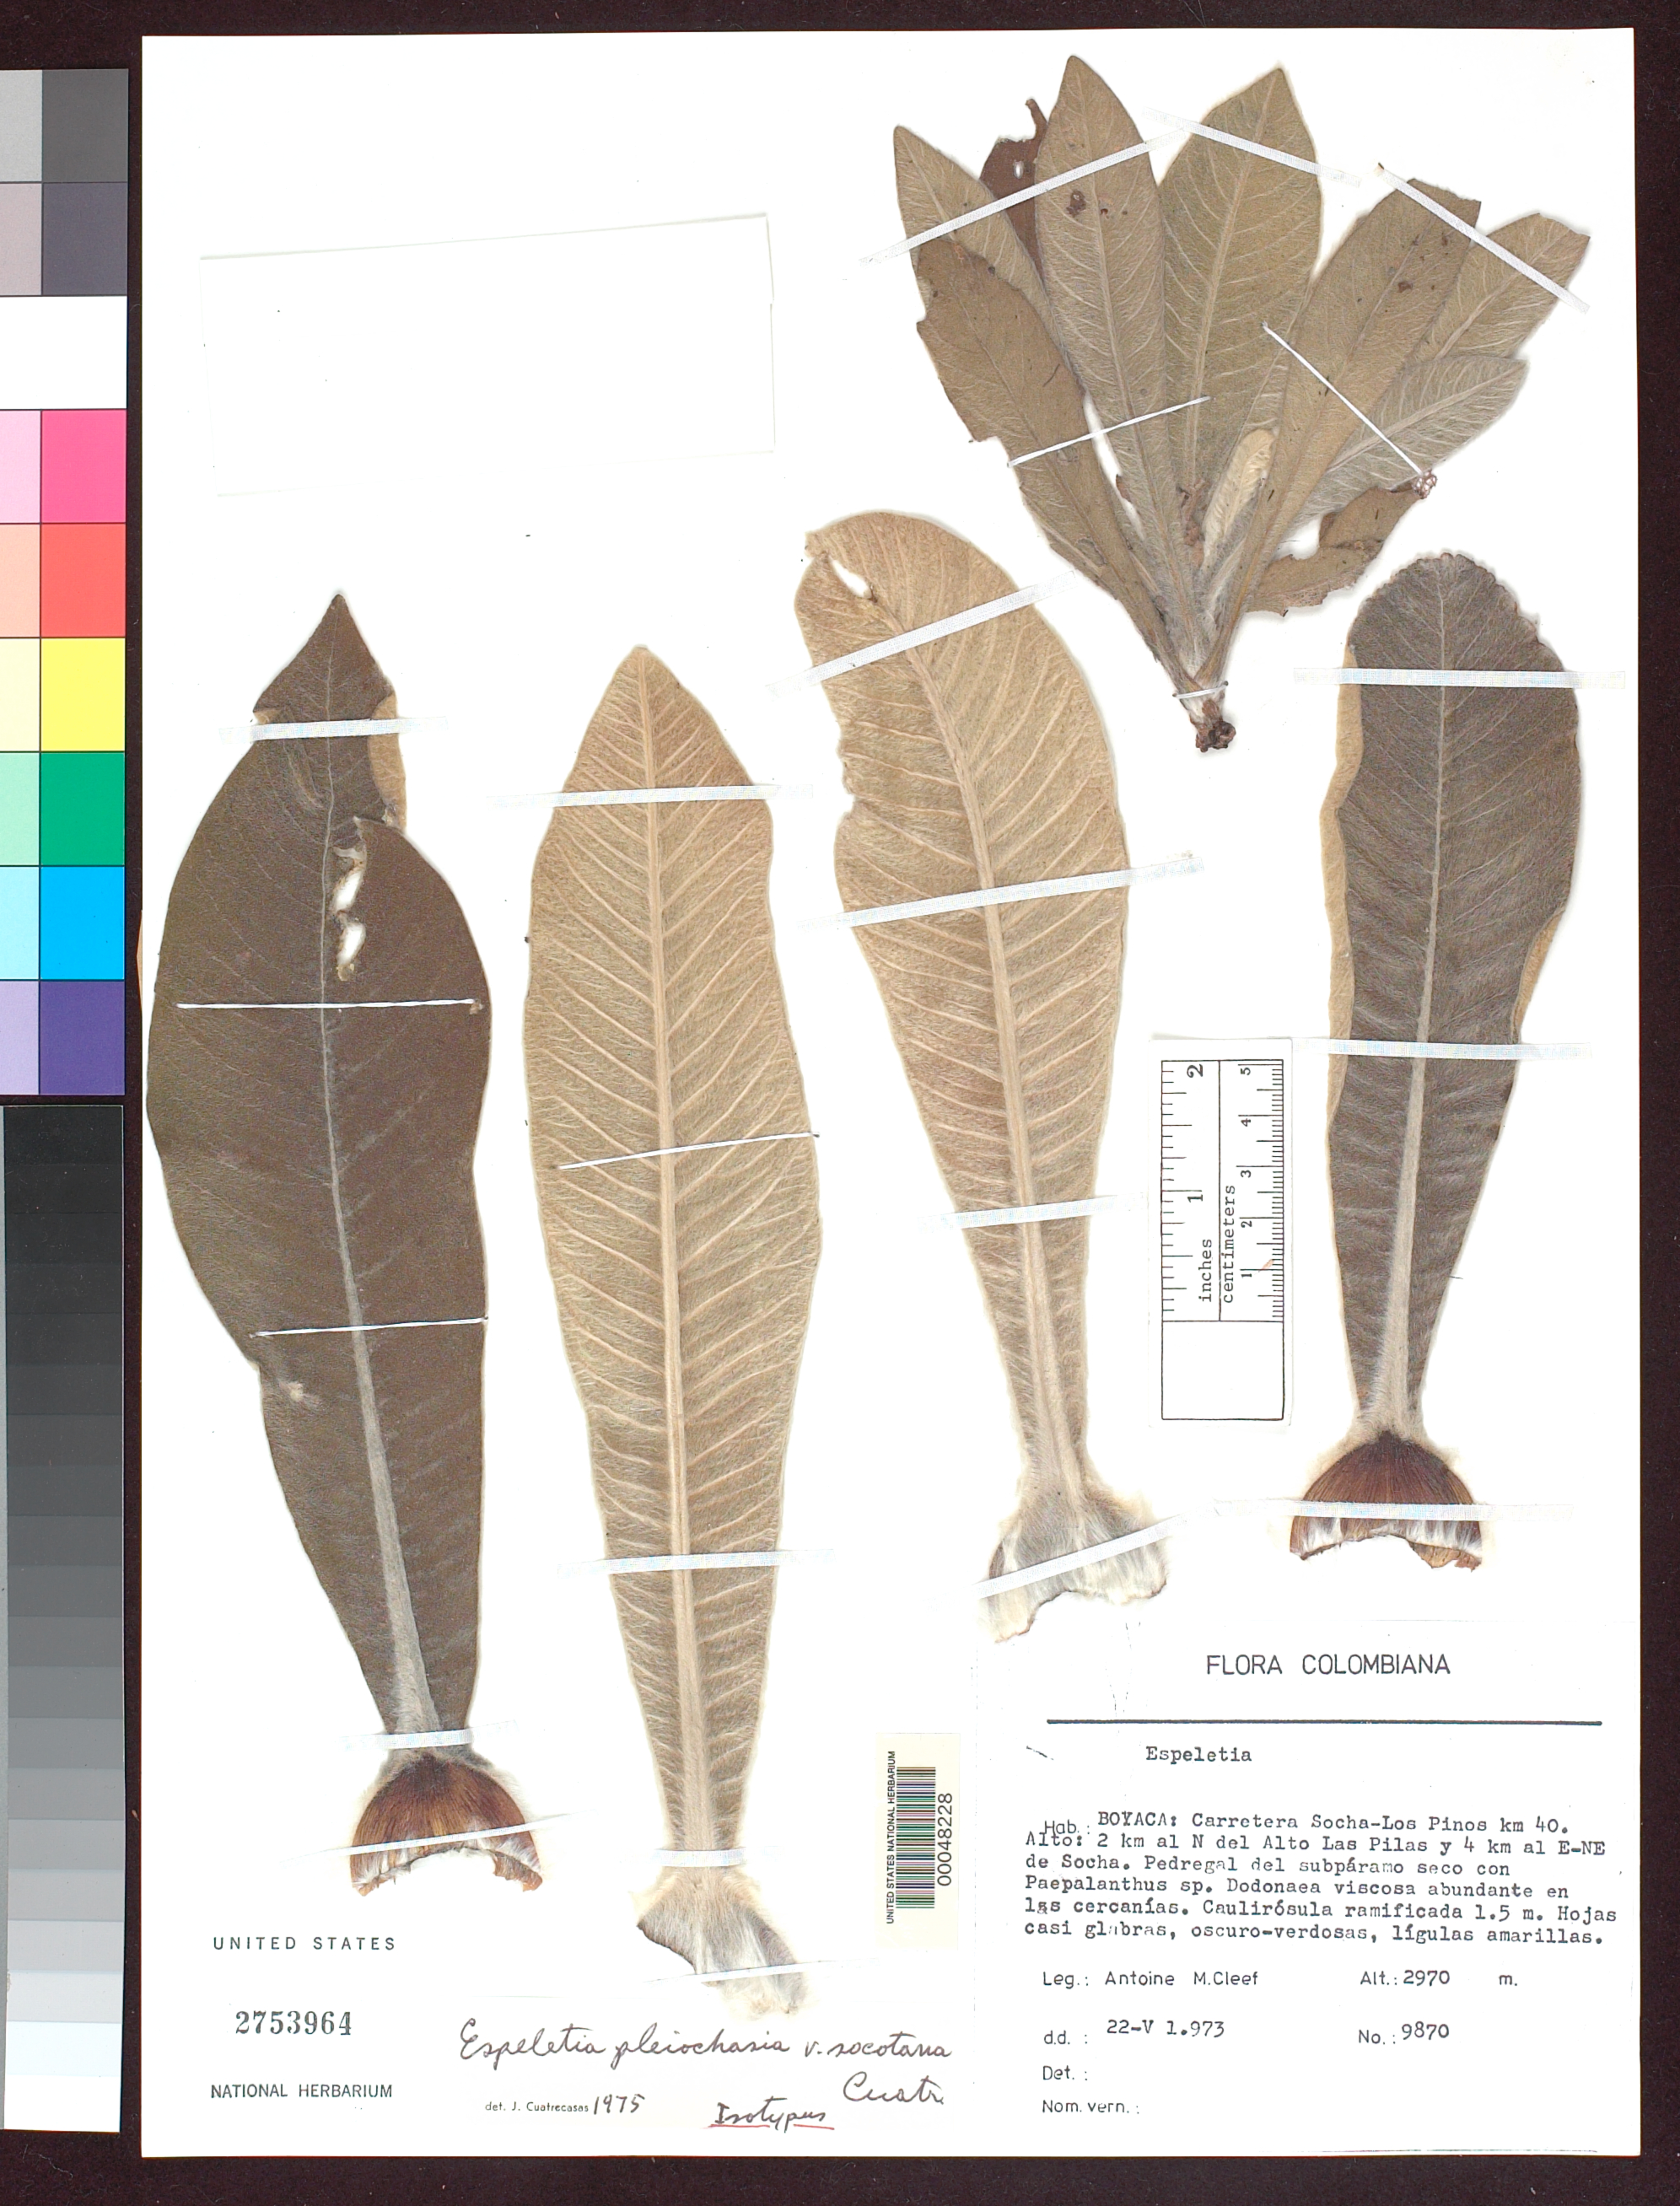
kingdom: Plantae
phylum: Tracheophyta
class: Magnoliopsida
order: Asterales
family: Asteraceae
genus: Espeletia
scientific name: Espeletia pleiochasia var. socotana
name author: Cuatrec.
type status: Isotype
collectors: A. M. Cleef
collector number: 9870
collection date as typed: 22 May 1973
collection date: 1973-05-22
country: Colombia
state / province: Boyacá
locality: Carretera Socha-los Pinos km 40, Alto 2 km N del Alto las Pilas & 4 km ENEde Socha.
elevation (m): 2970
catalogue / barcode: US 2753964